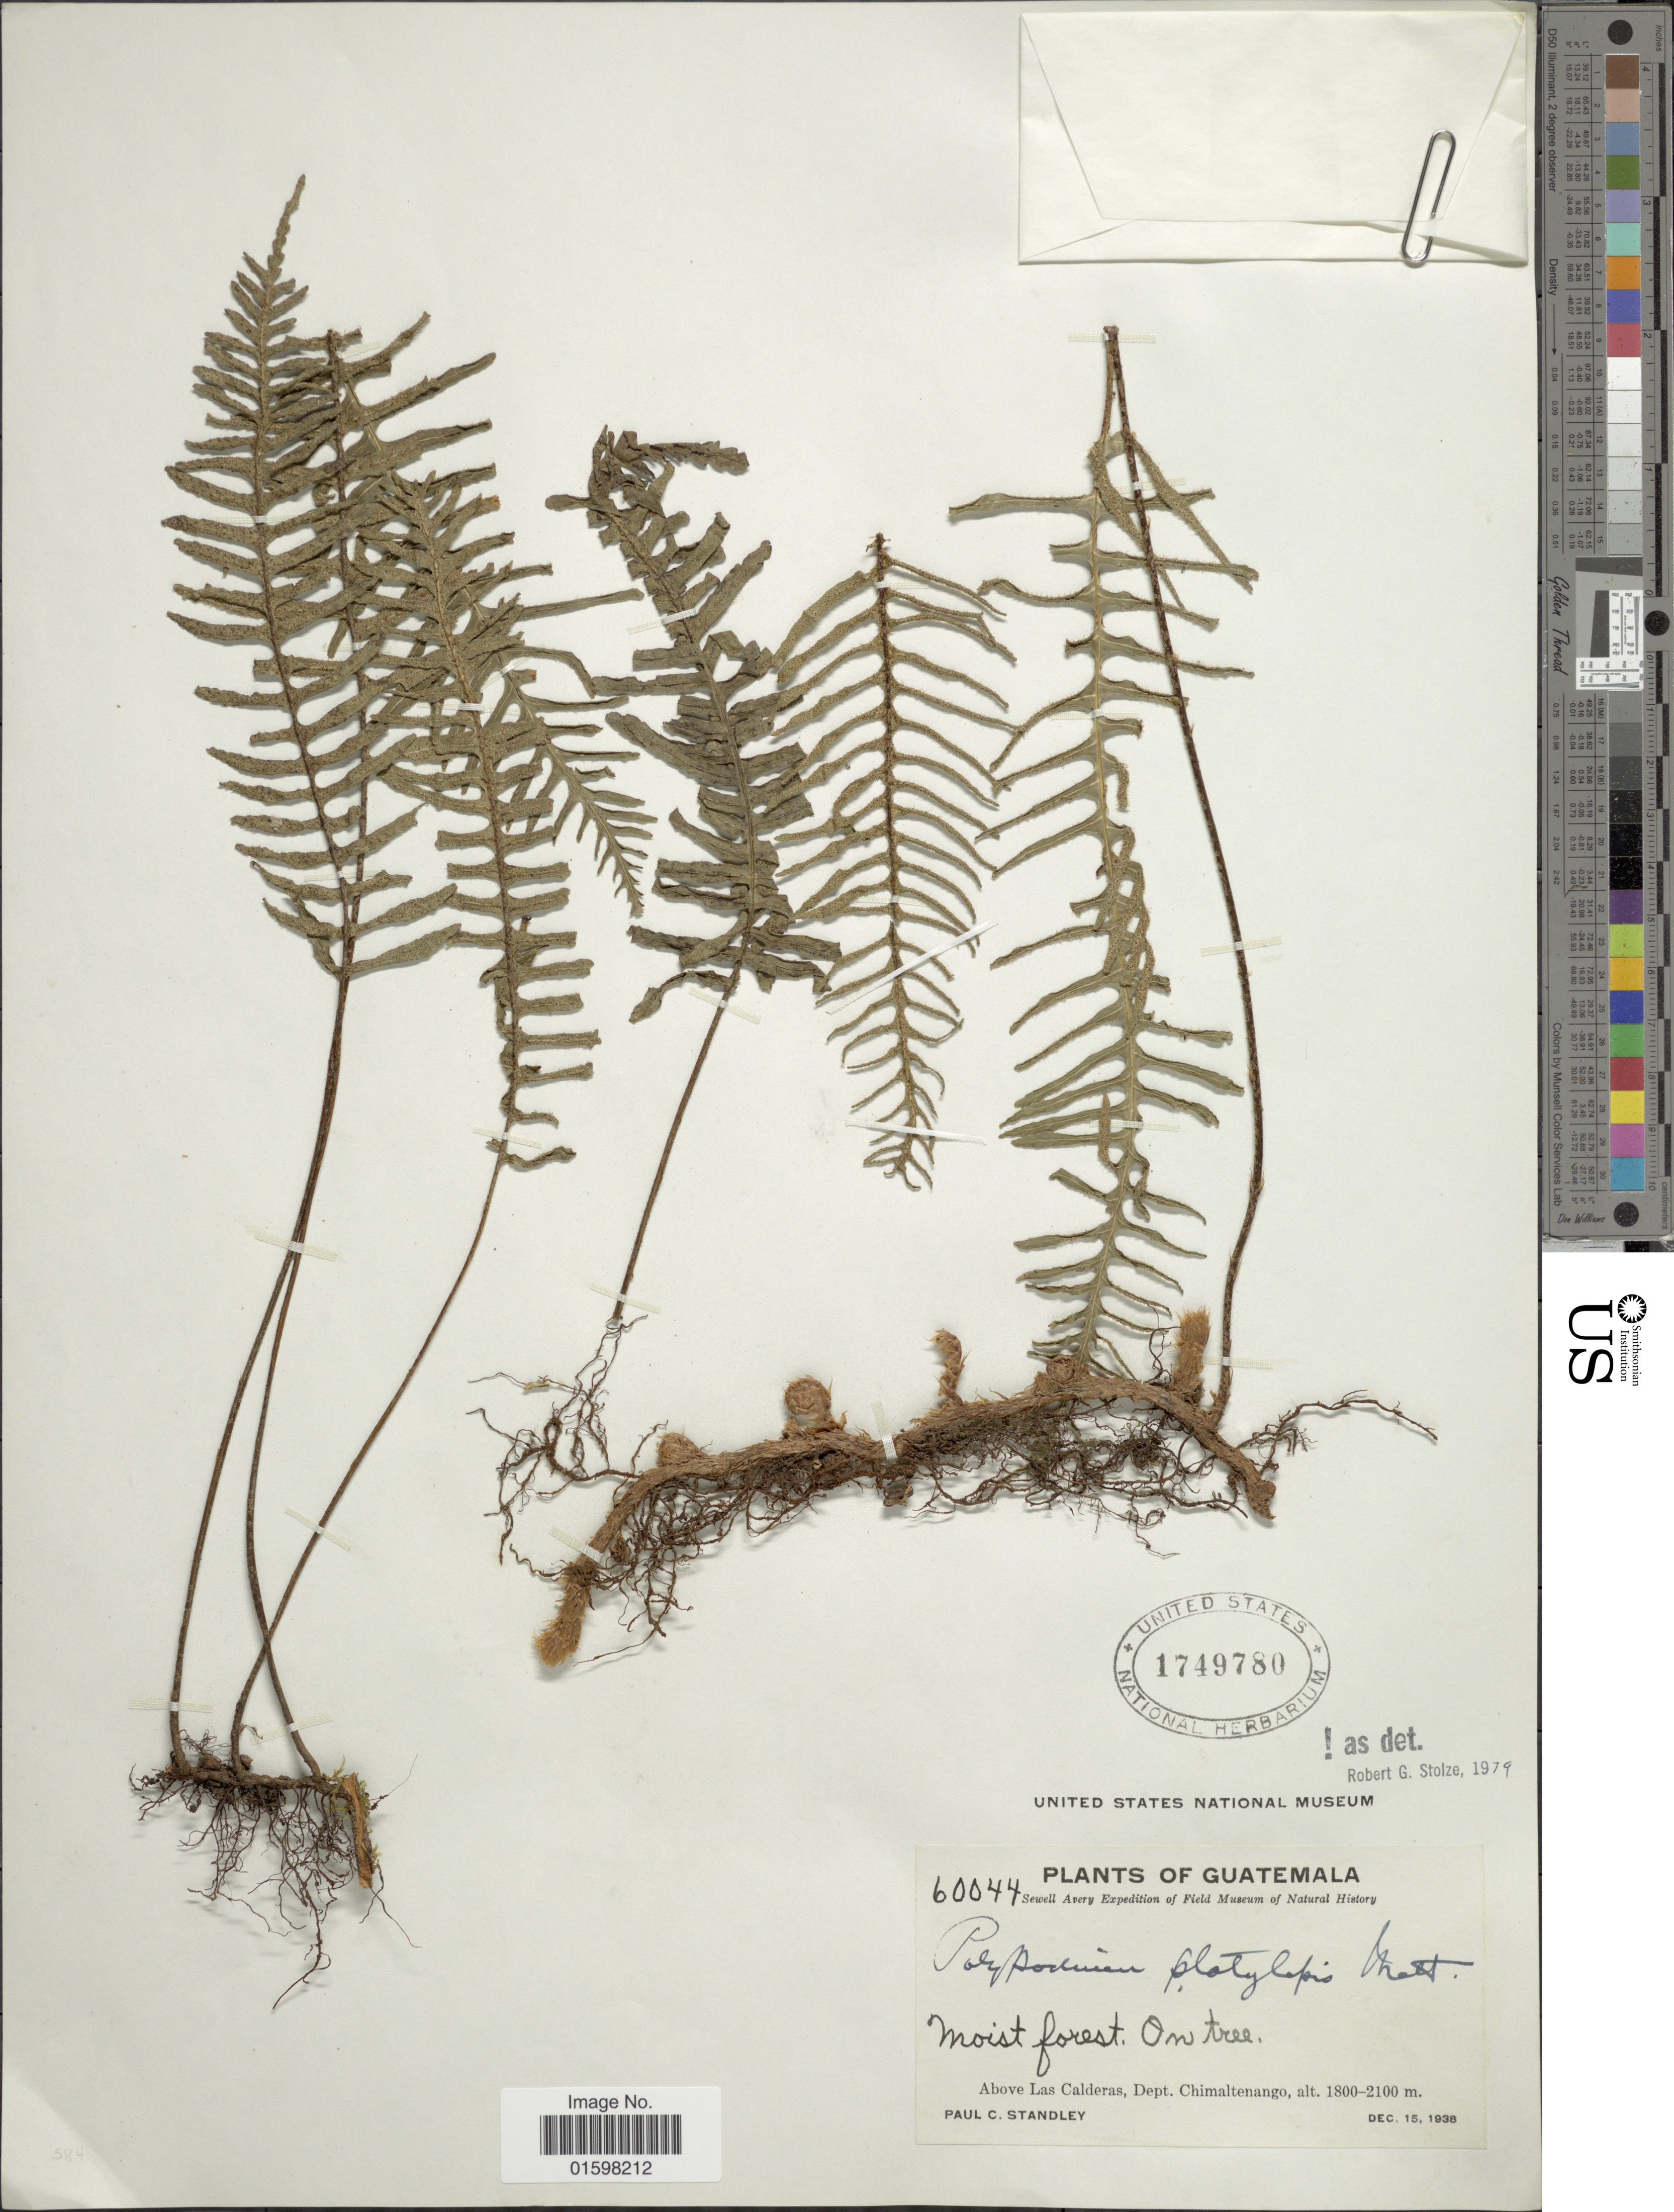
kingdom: Plantae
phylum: Tracheophyta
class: Polypodiopsida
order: Polypodiales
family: Polypodiaceae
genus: Pleopeltis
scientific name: Pleopeltis platylepis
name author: (Mett. ex Kuhn) A.R. Sm. & Tejero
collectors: P. C. Standley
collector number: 60044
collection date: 1938-12-15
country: Guatemala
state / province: Chimaltenango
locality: Above Las Calderas, Dept. Chimaltenango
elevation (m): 1800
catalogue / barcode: US 1749780